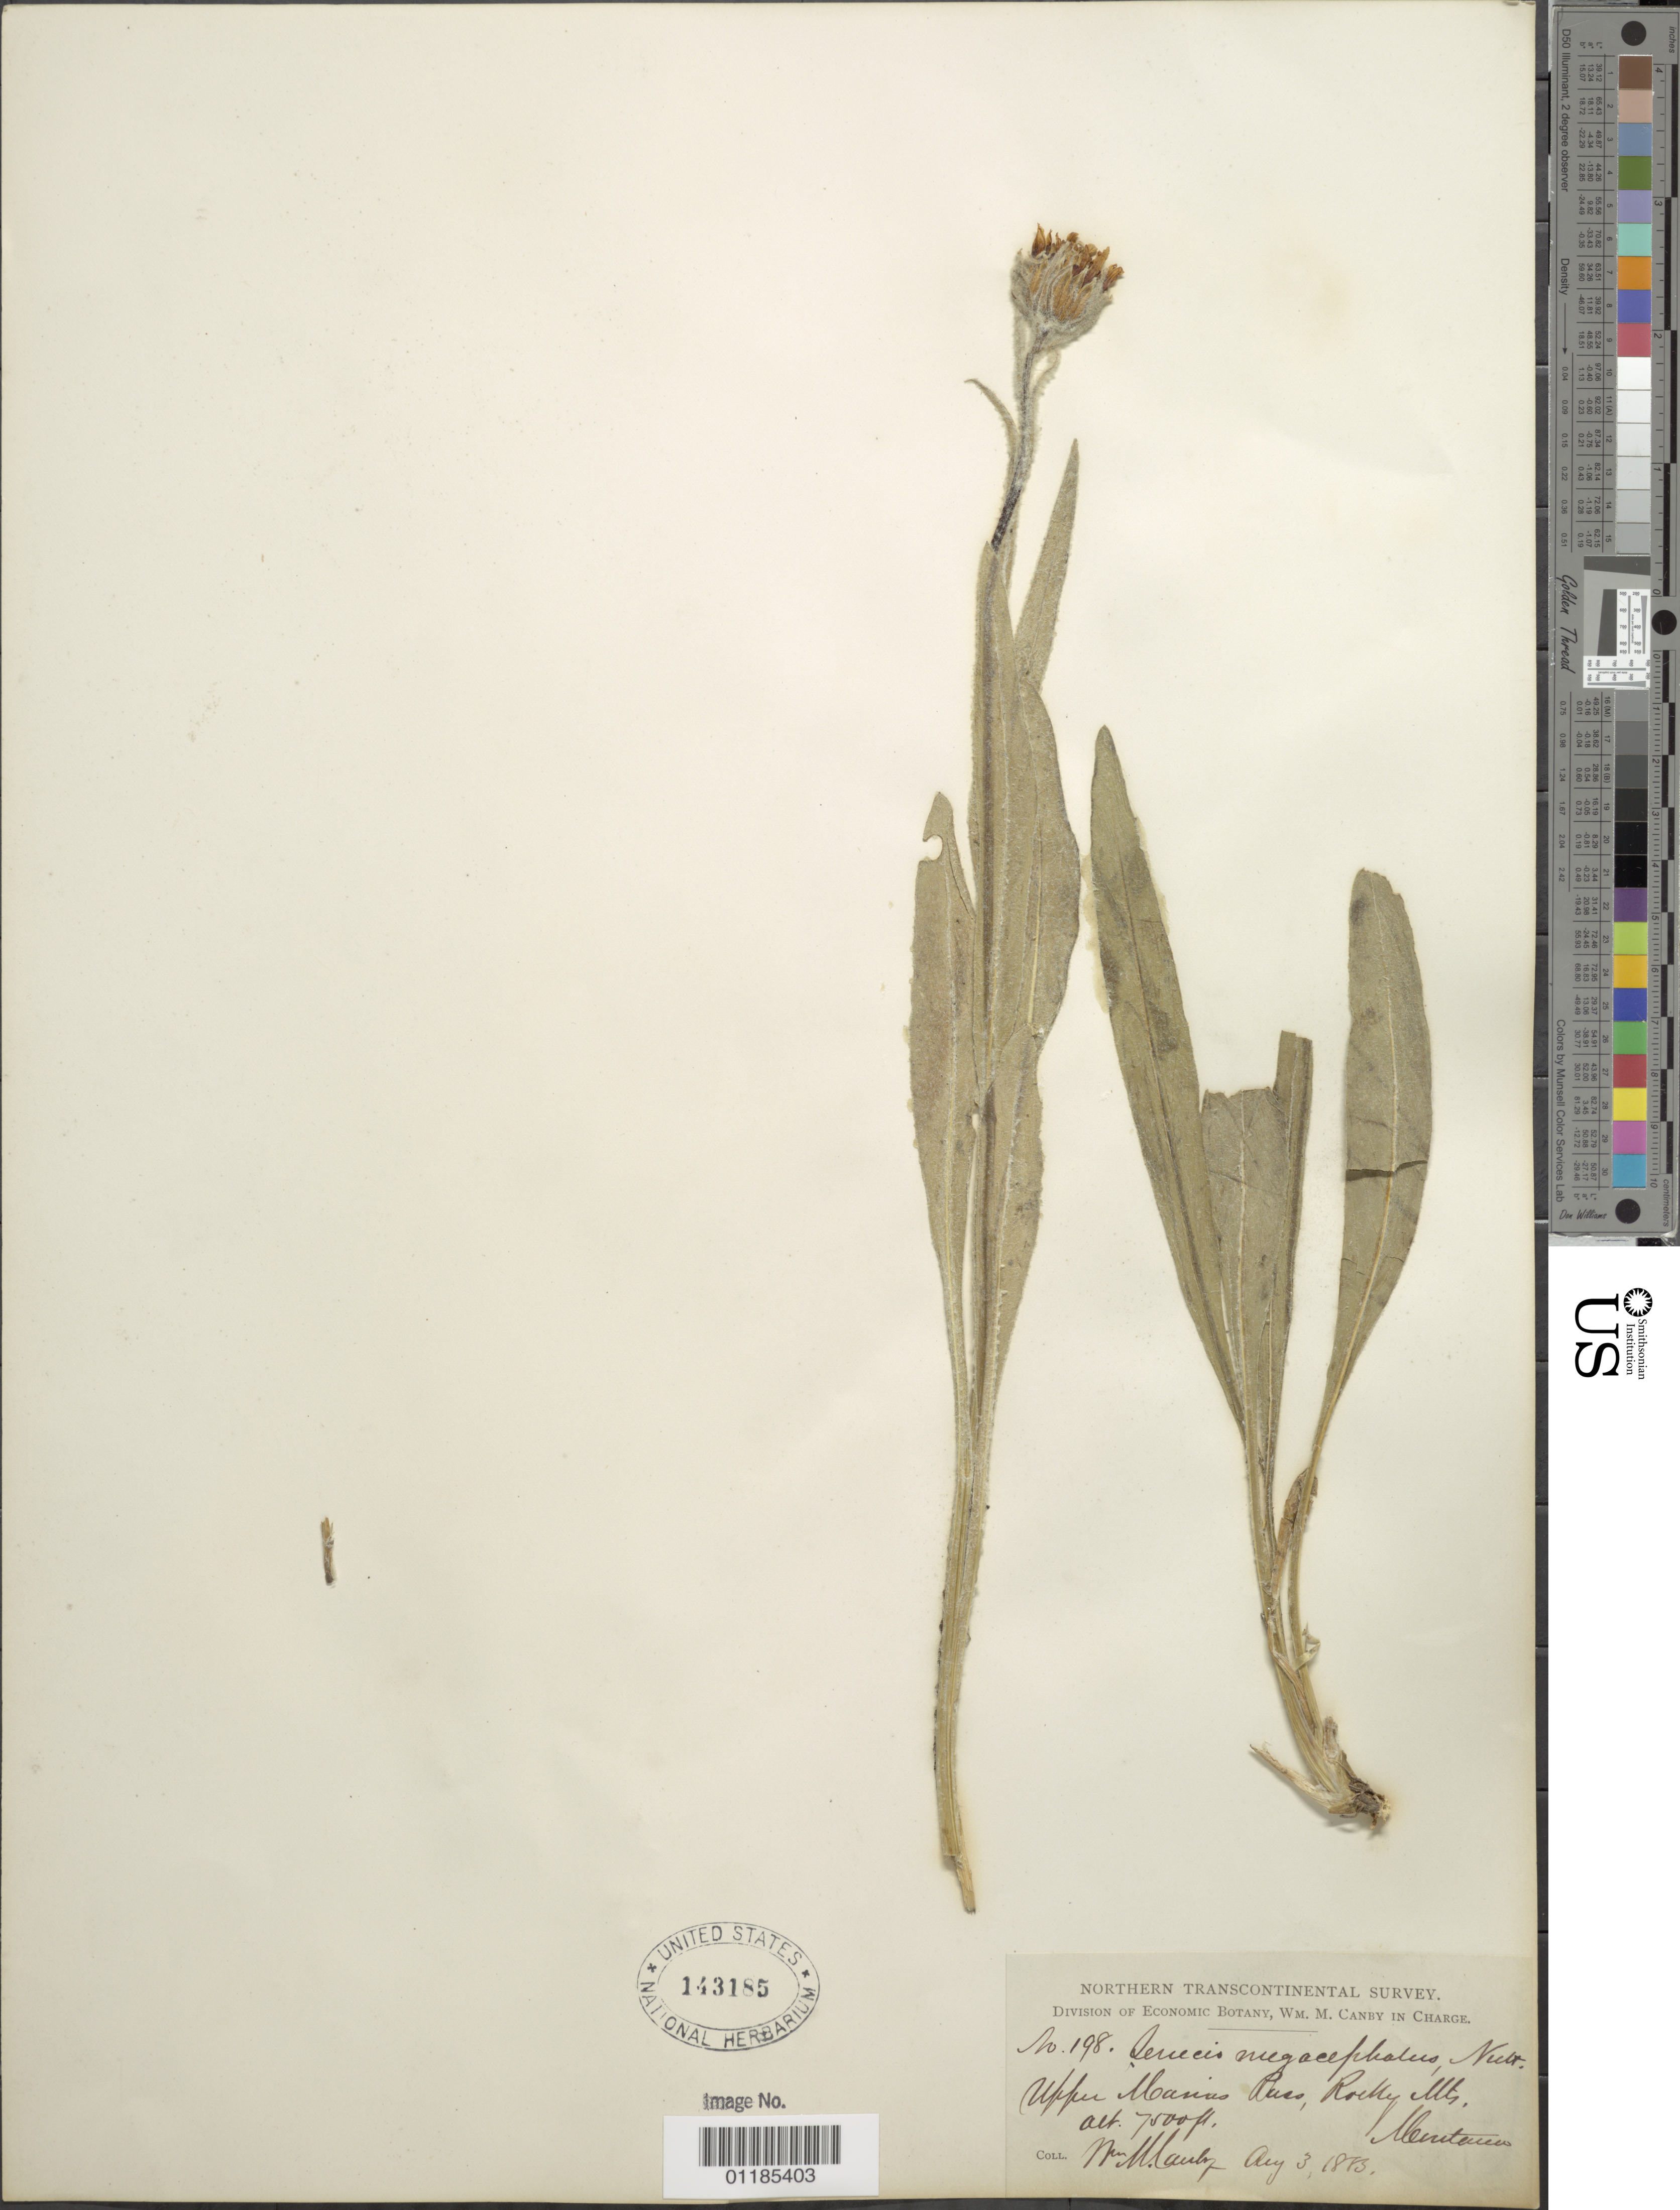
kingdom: Plantae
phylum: Tracheophyta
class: Magnoliopsida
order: Asterales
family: Asteraceae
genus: Senecio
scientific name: Senecio megacephalus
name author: Nutt.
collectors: W. M. Canby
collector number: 198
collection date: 1883-08-03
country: United States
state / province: Montana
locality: Upper Marias Pass, Rocky Mts.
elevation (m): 2286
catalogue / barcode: US 143185